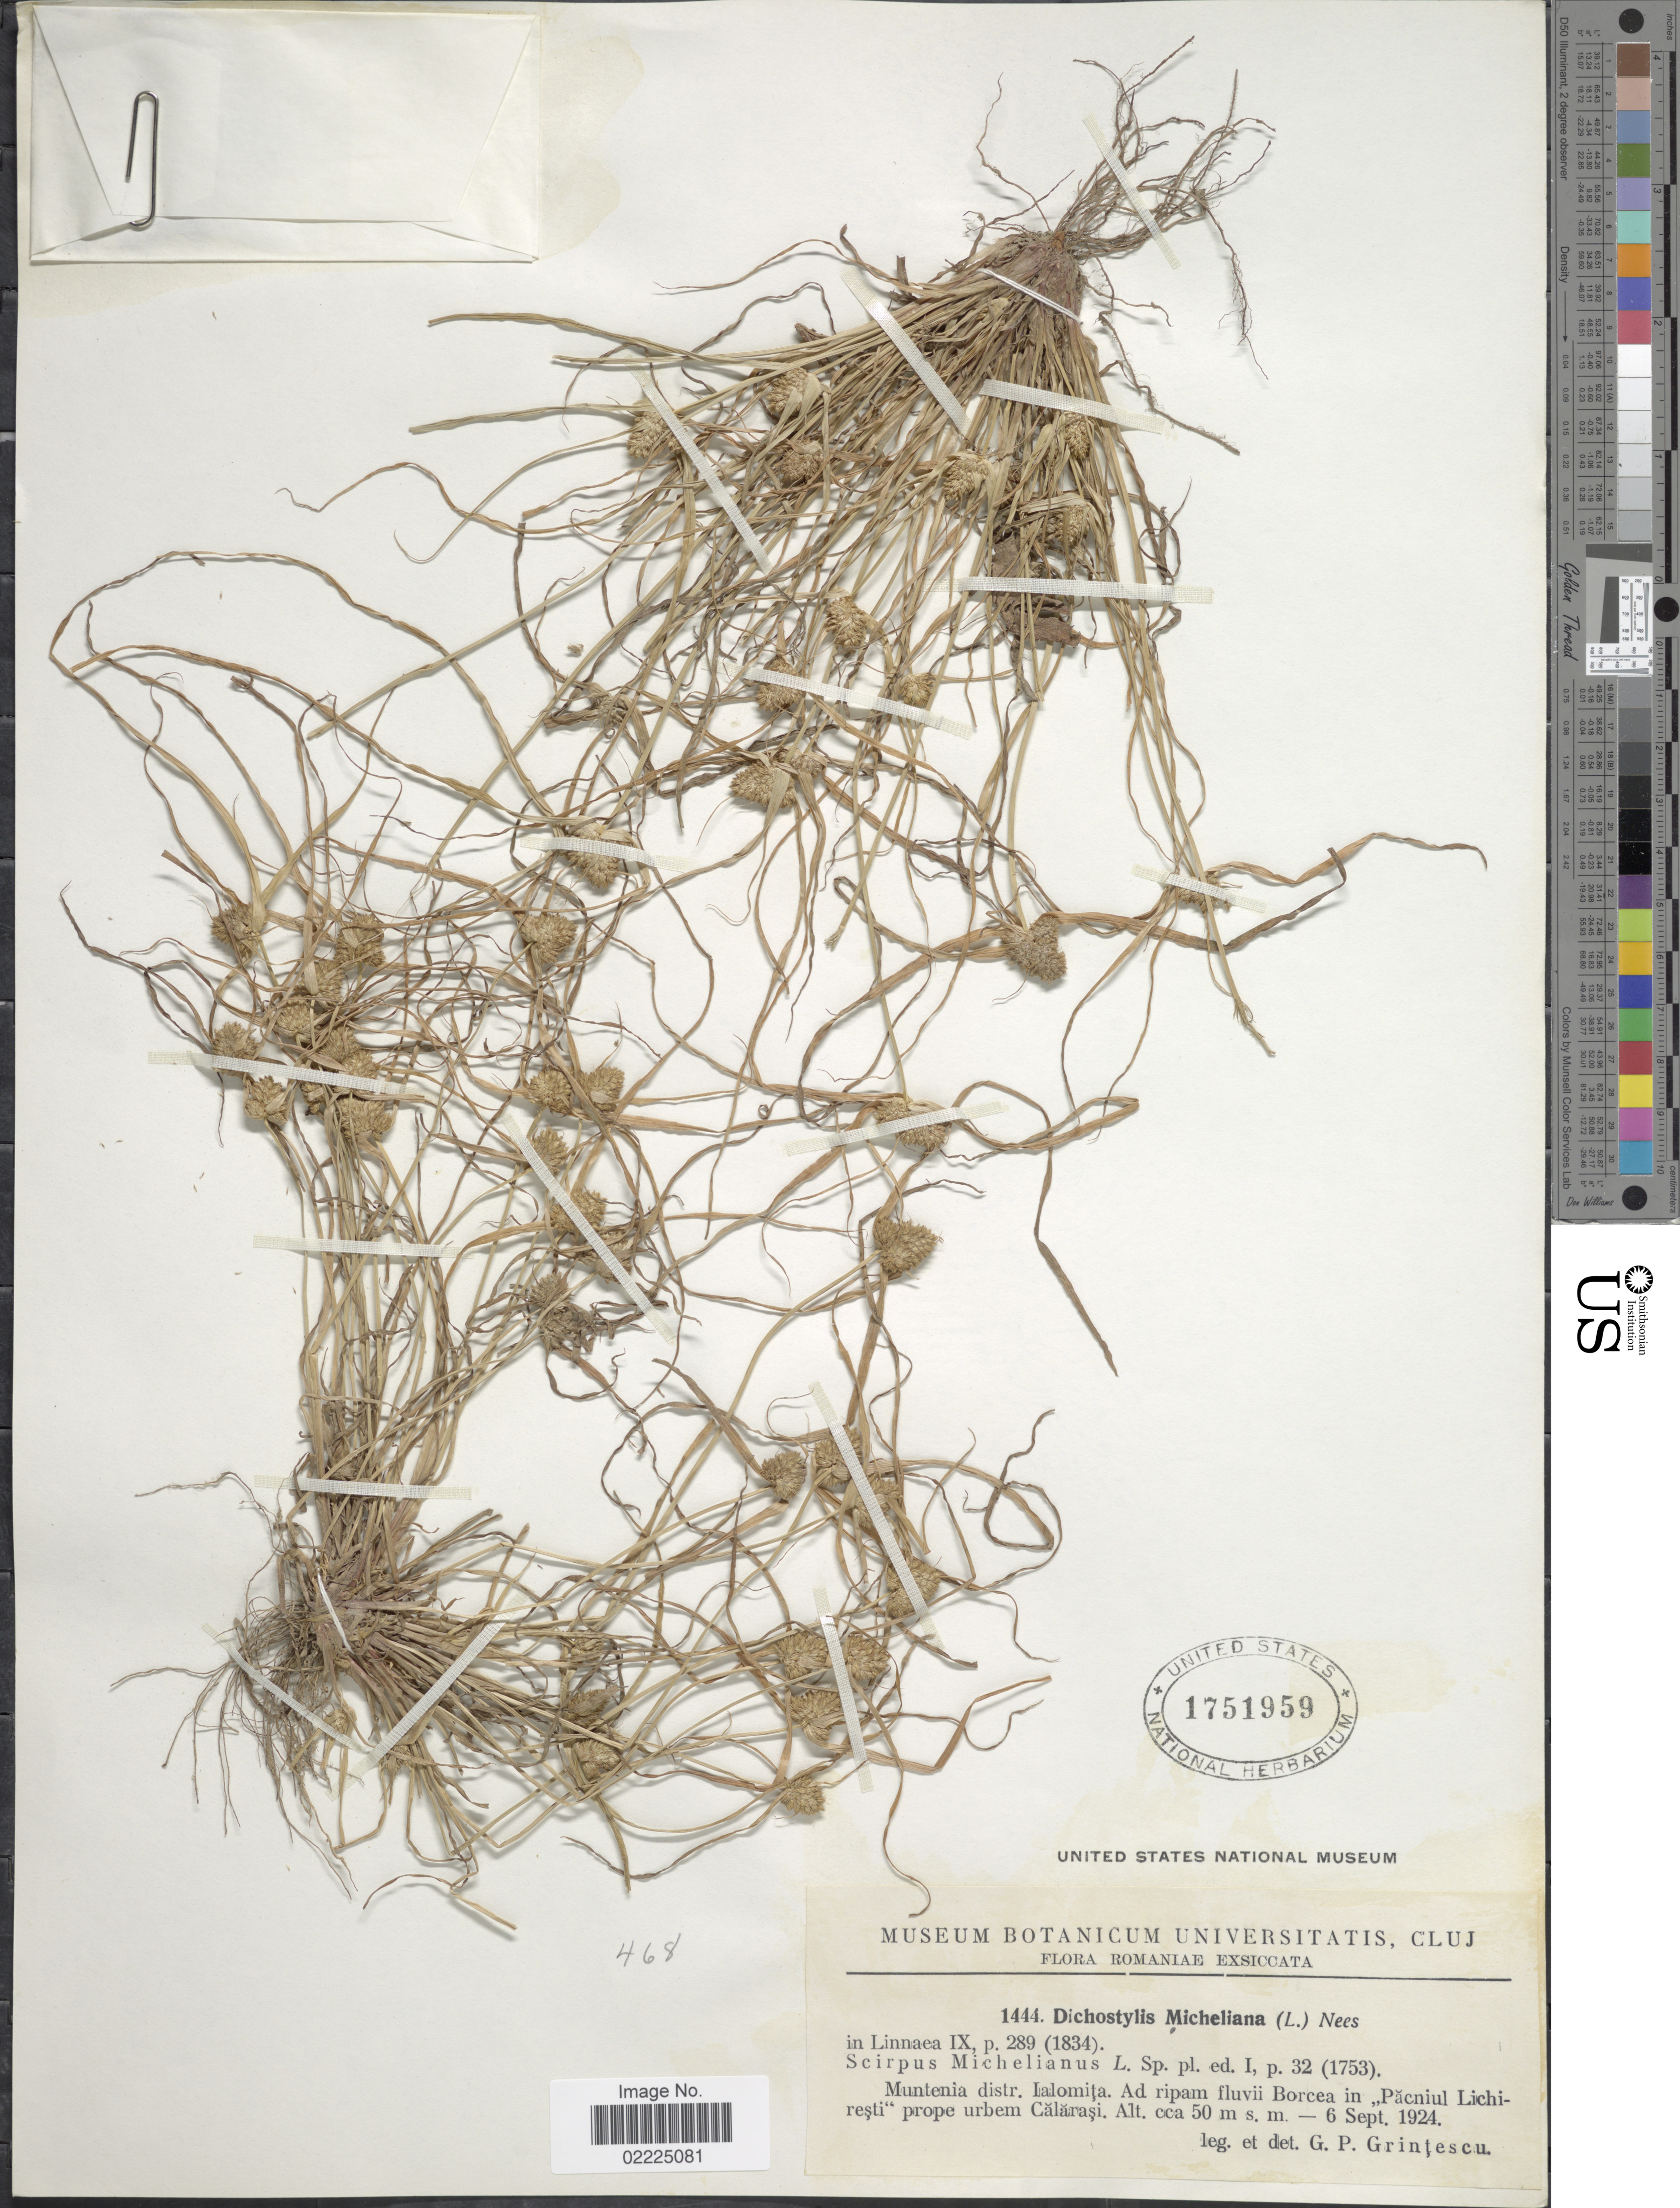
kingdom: Plantae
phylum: Tracheophyta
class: Liliopsida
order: Poales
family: Cyperaceae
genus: Cyperus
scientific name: Cyperus michelianus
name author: (L.) Delile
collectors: G. Grintescu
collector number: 1444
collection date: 1924-09-06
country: Romania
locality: Muntenia distr. Lalomita. Ad ripam fluvii Borcea in , Pacniul Lichiresti' prope urbem Calarasi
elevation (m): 50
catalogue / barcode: US 1751959